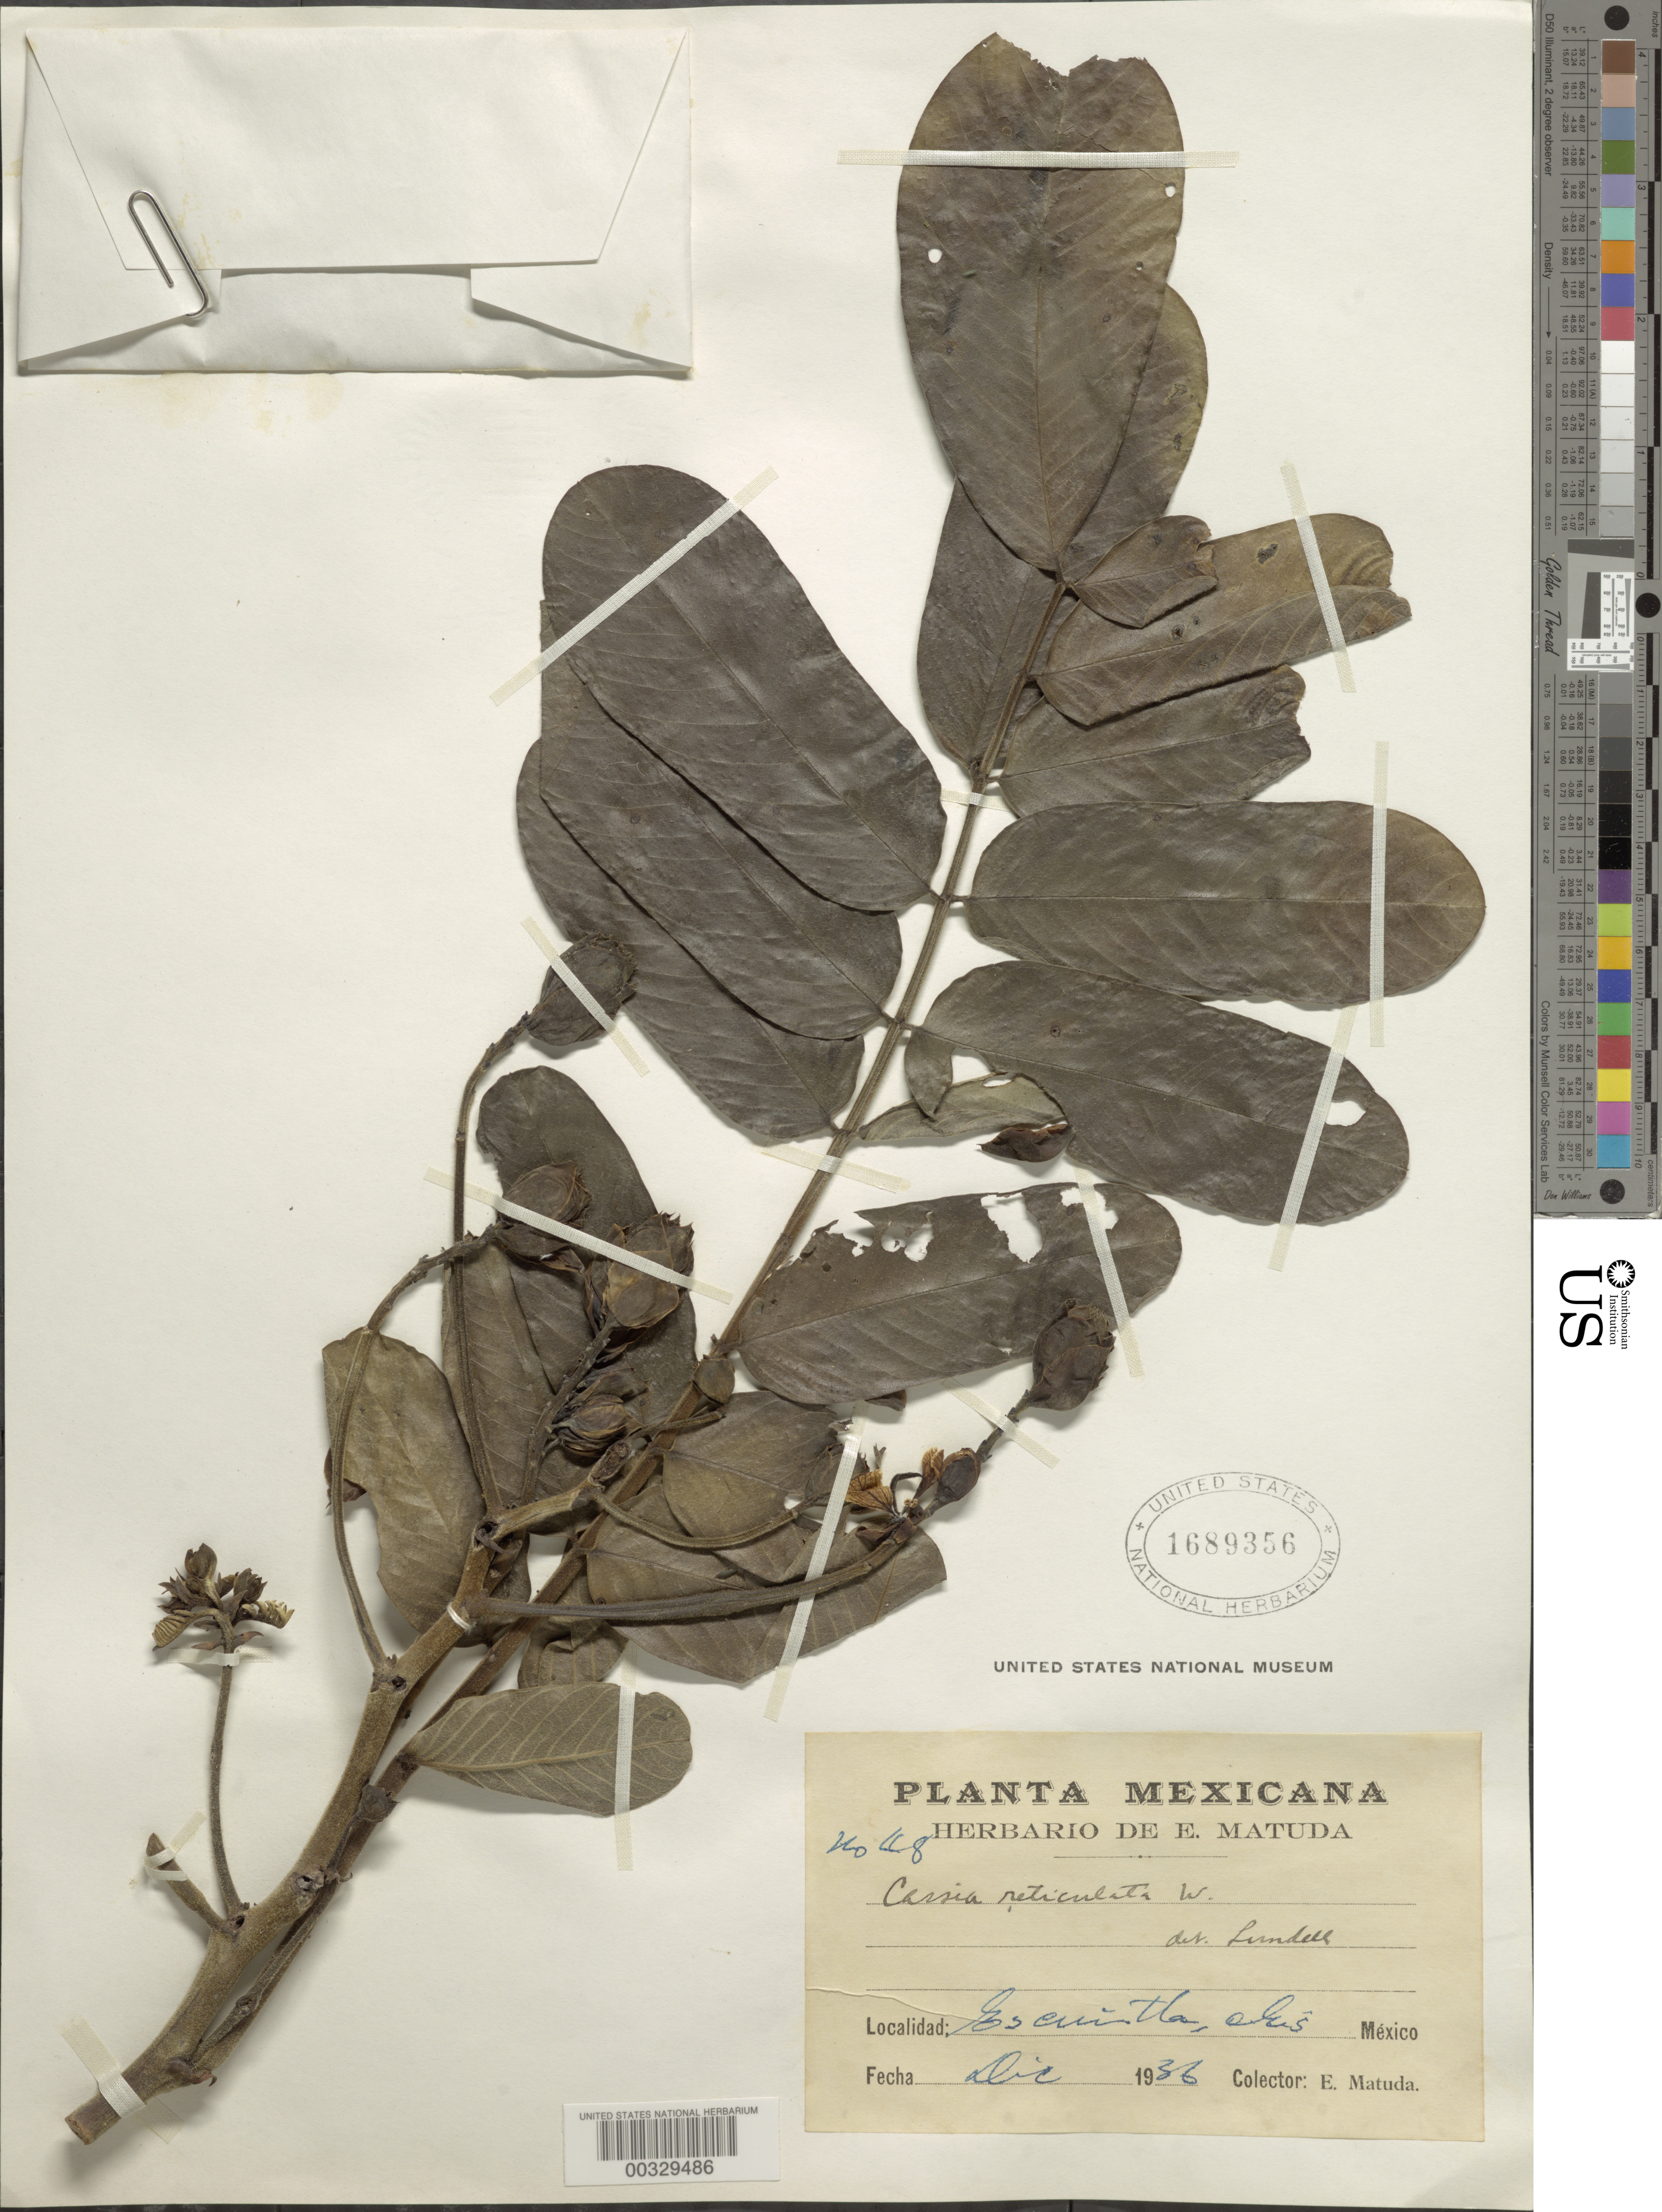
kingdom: Plantae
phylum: Tracheophyta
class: Magnoliopsida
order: Fabales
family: Fabaceae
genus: Senna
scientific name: Senna reticulata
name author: (Willd.) H.S. Irwin & Barneby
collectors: E. Matuda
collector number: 48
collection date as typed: Dec 1936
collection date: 1936-12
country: Mexico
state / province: Chiapas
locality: Escuintla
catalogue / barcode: US 1689356